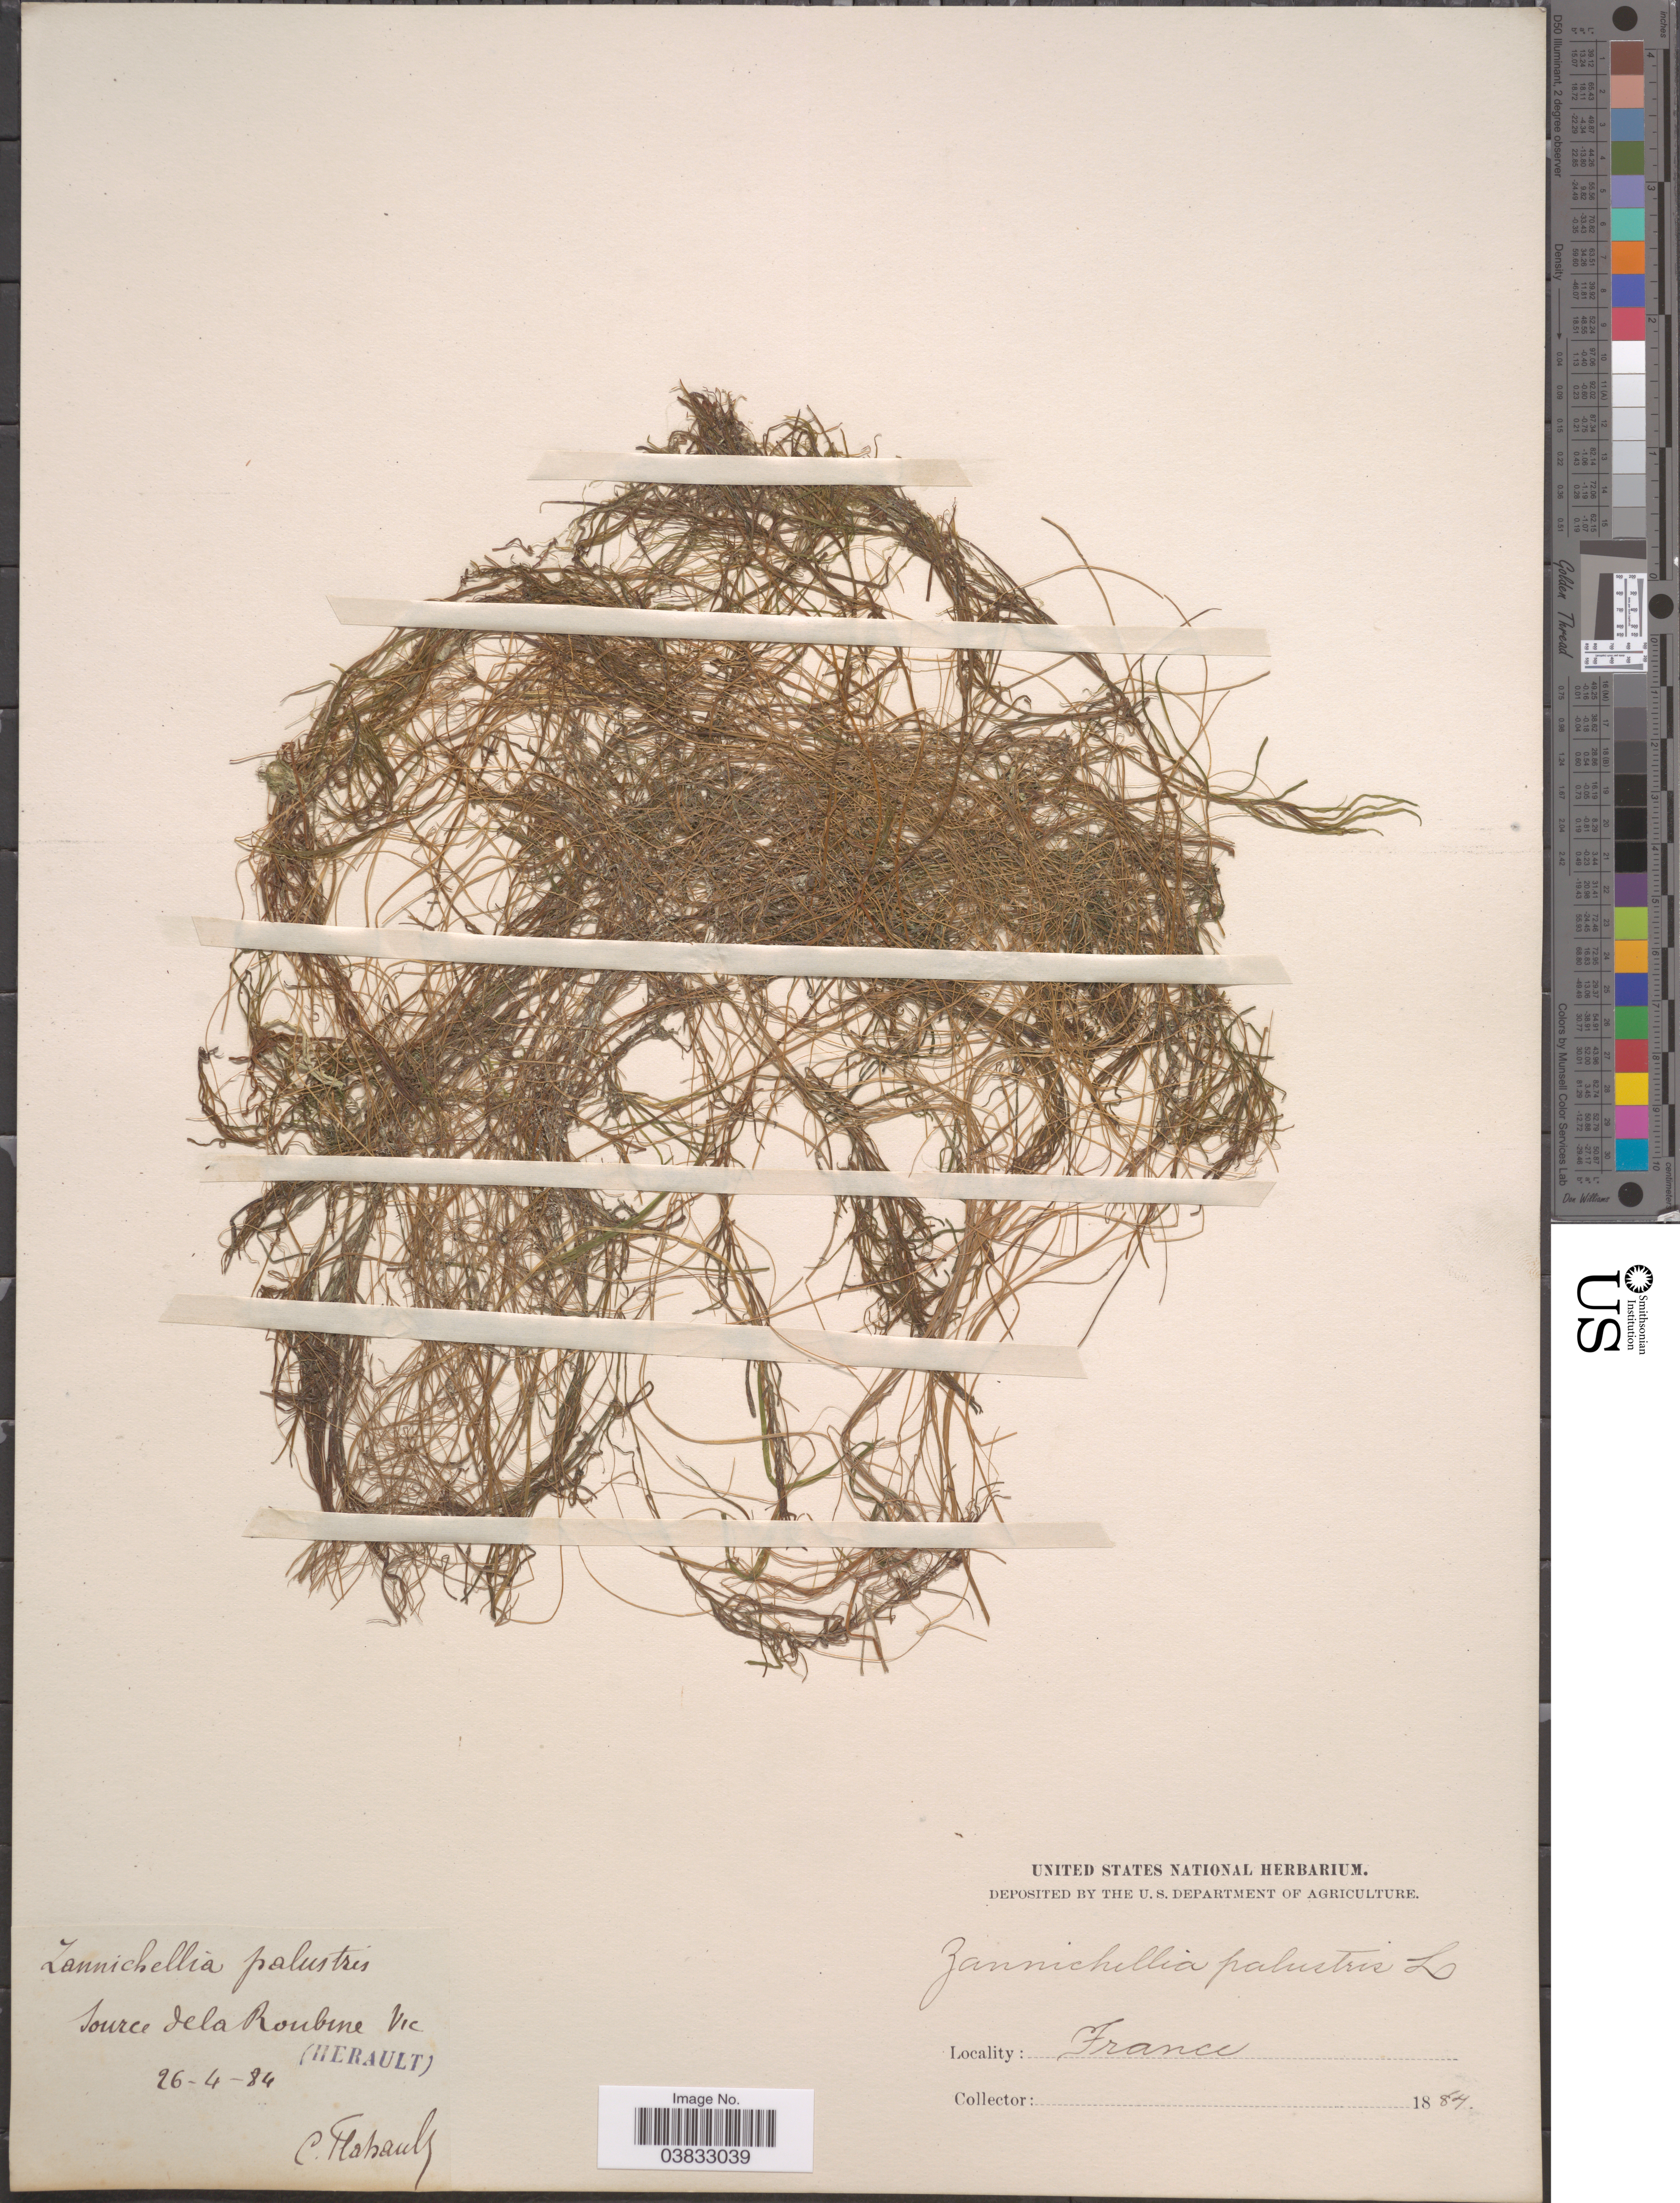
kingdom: Plantae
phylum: Tracheophyta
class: Liliopsida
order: Alismatales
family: Potamogetonaceae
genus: Zannichellia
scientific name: Zannichellia palustris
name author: L.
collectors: C. H. Flahault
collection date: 1884-04-26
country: France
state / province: Occitanie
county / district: Hérault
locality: Source dela Roubine Vic. (Herault).